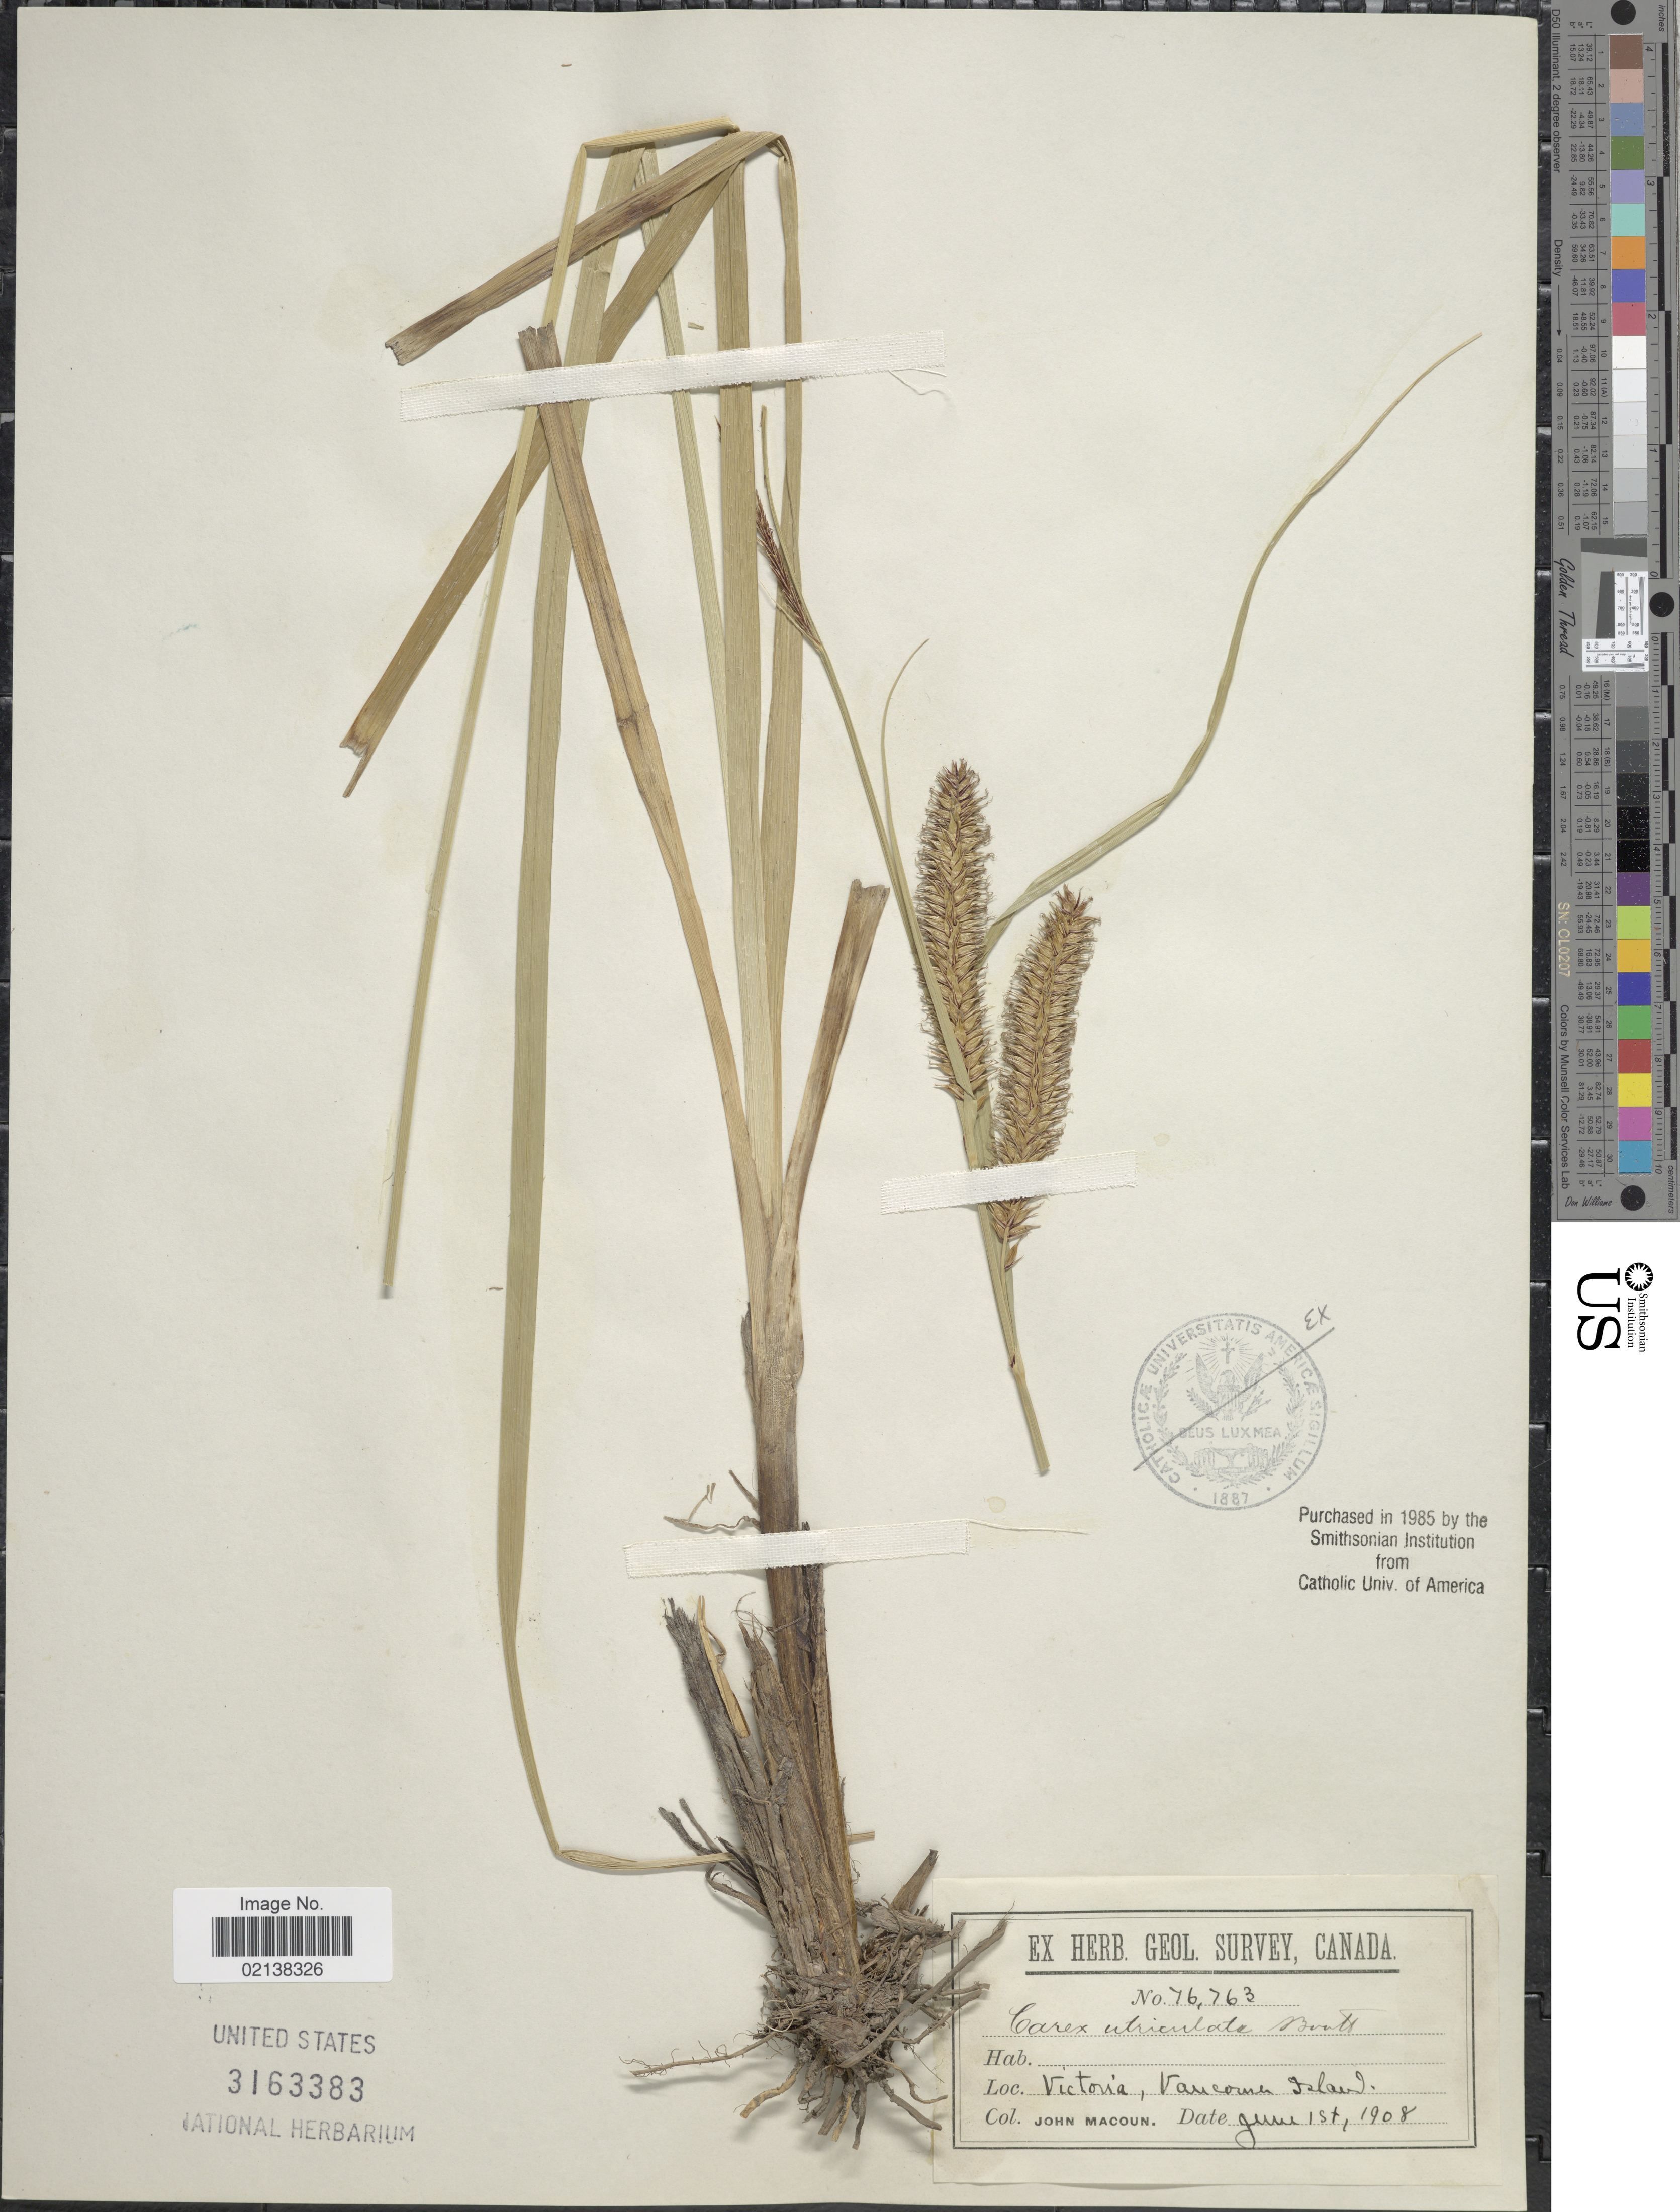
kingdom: Plantae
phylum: Tracheophyta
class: Liliopsida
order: Poales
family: Cyperaceae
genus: Carex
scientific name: Carex utriculata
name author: Boott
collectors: J. Macoun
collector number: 76763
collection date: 1908-06-01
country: Canada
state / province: British Columbia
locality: Victoria, Vancouver Island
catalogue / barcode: US 3163383